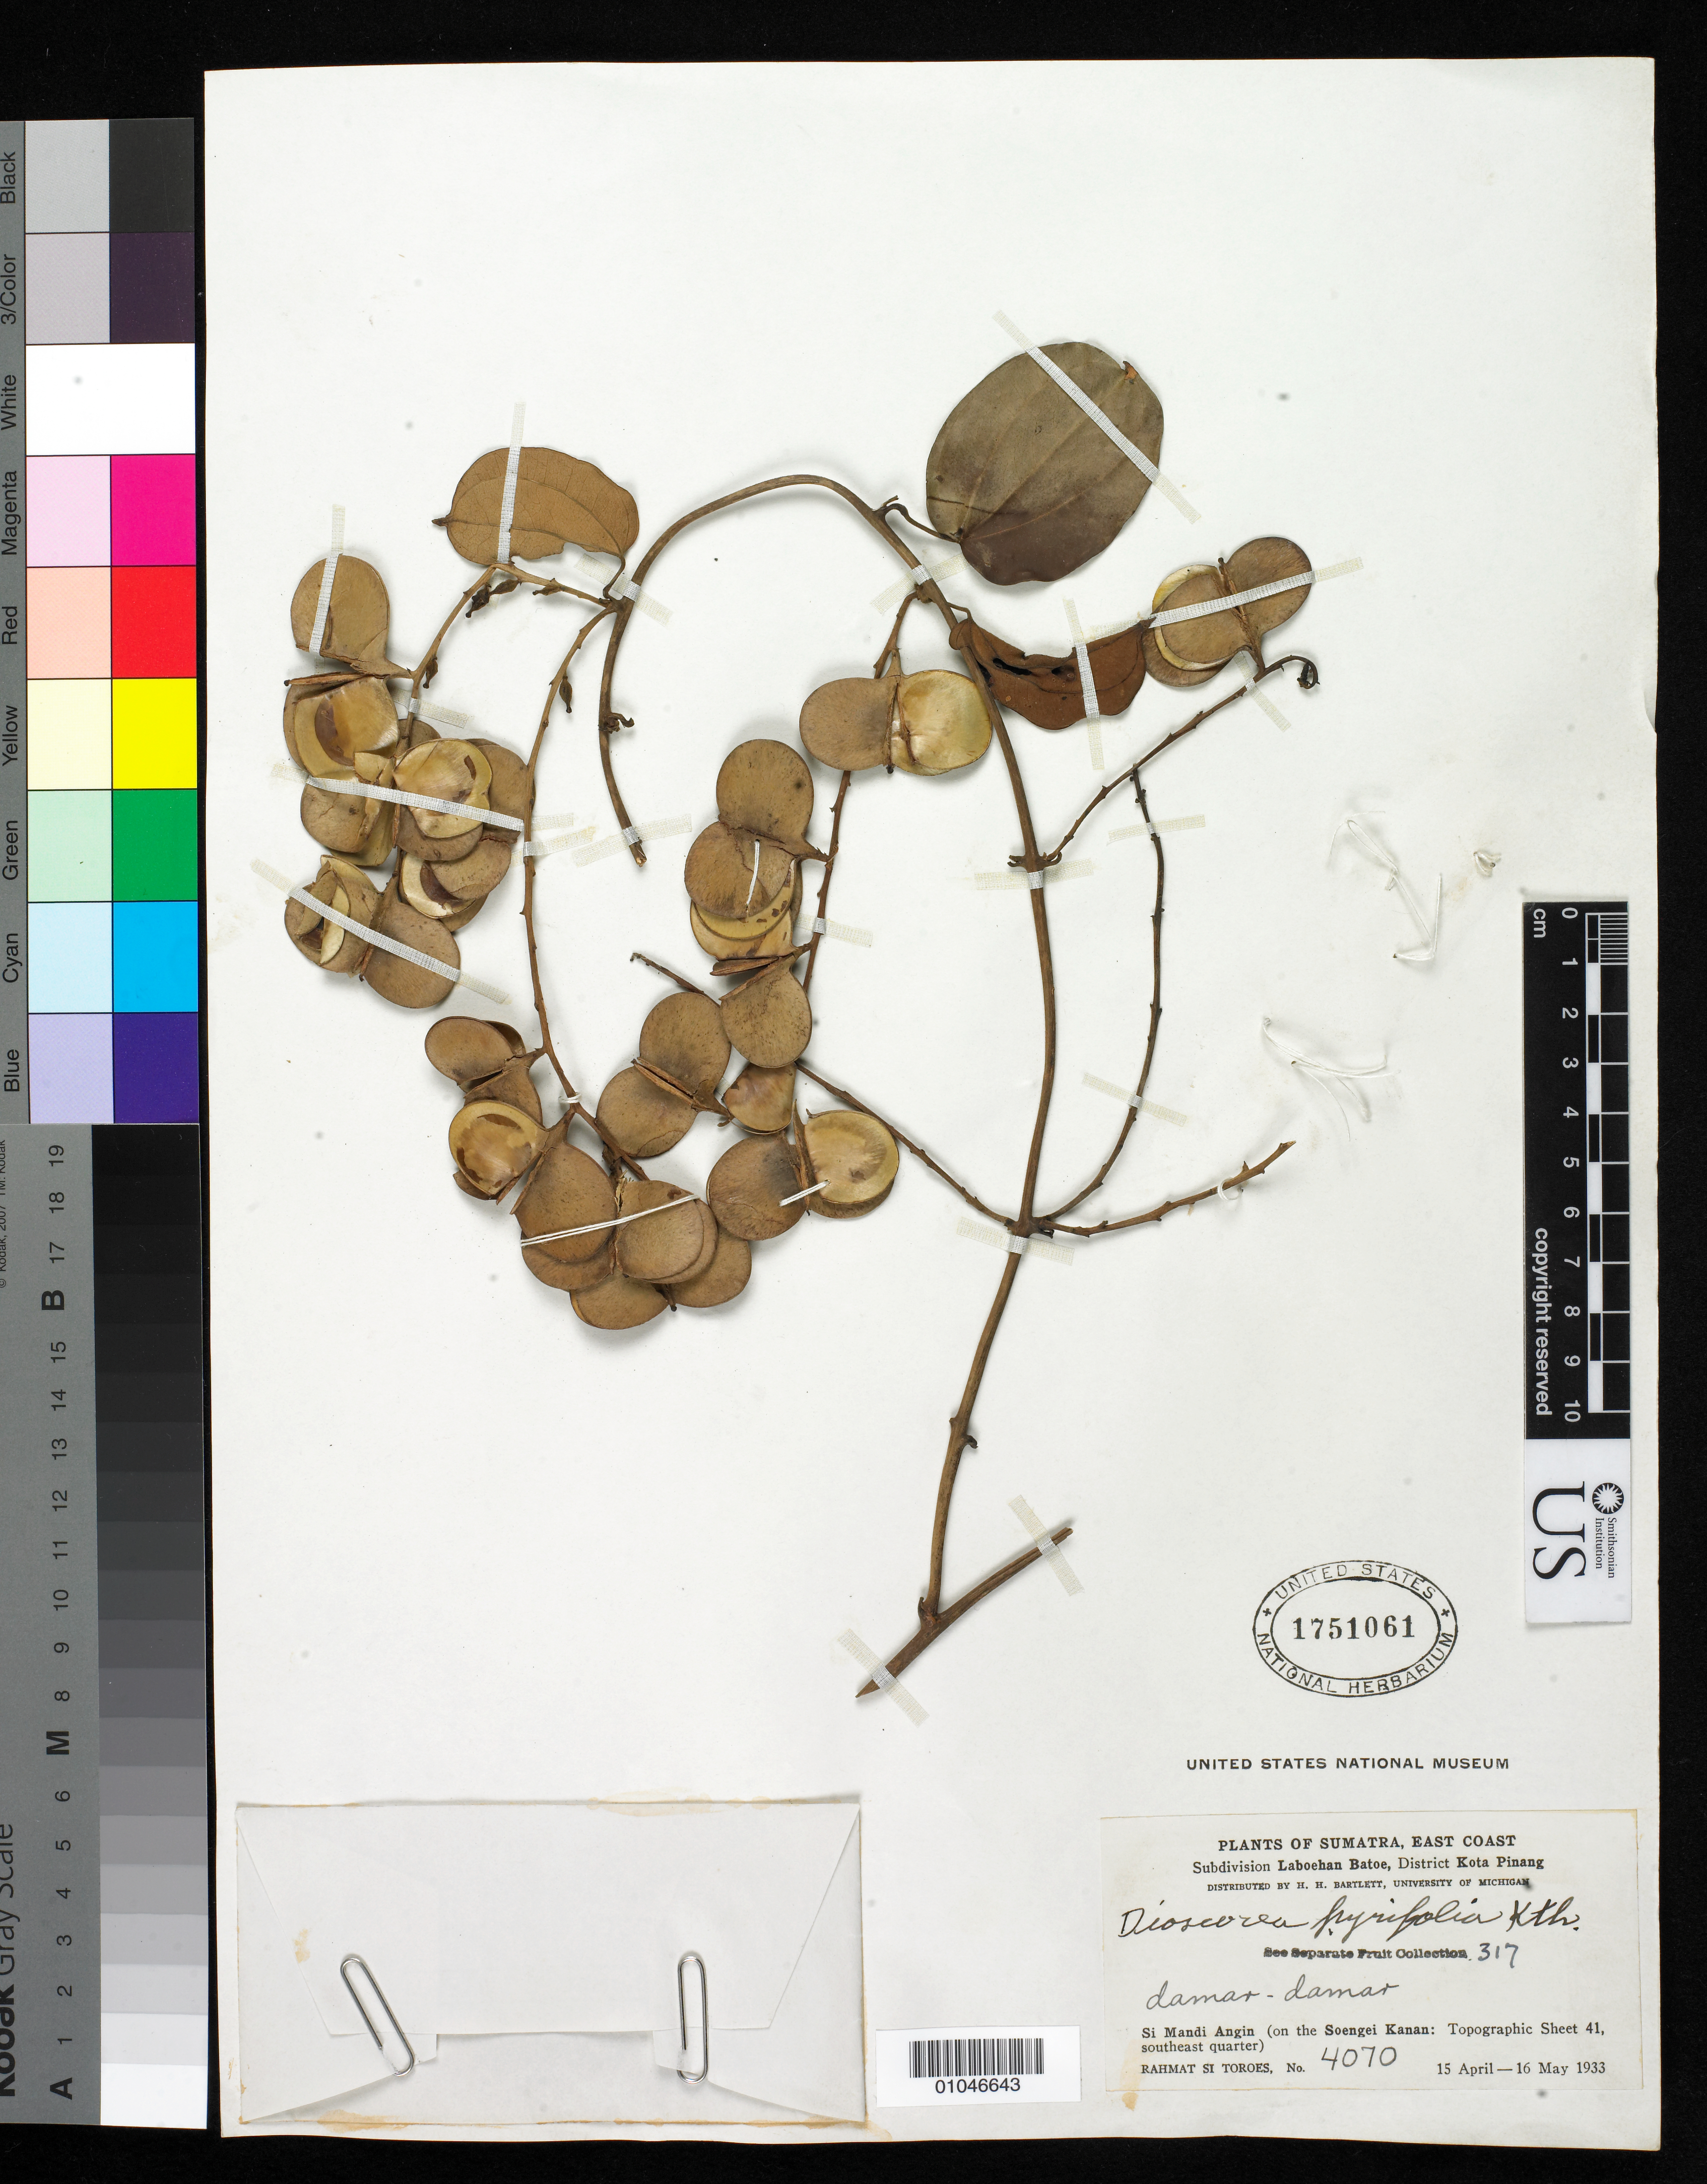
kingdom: Plantae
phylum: Tracheophyta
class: Liliopsida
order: Dioscoreales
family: Dioscoreaceae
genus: Dioscorea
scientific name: Dioscorea pyrifolia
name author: Kunth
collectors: Rahmat Si Boeea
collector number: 4070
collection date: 1933-04-15/1933-05-16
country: Indonesia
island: Sumatra I.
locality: (East Coast) Si Mandi Angin (on the Soengei Kanan), Subdivision Laboehan Batoe, District Kota Pinang, Sumatra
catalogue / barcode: US 1751061